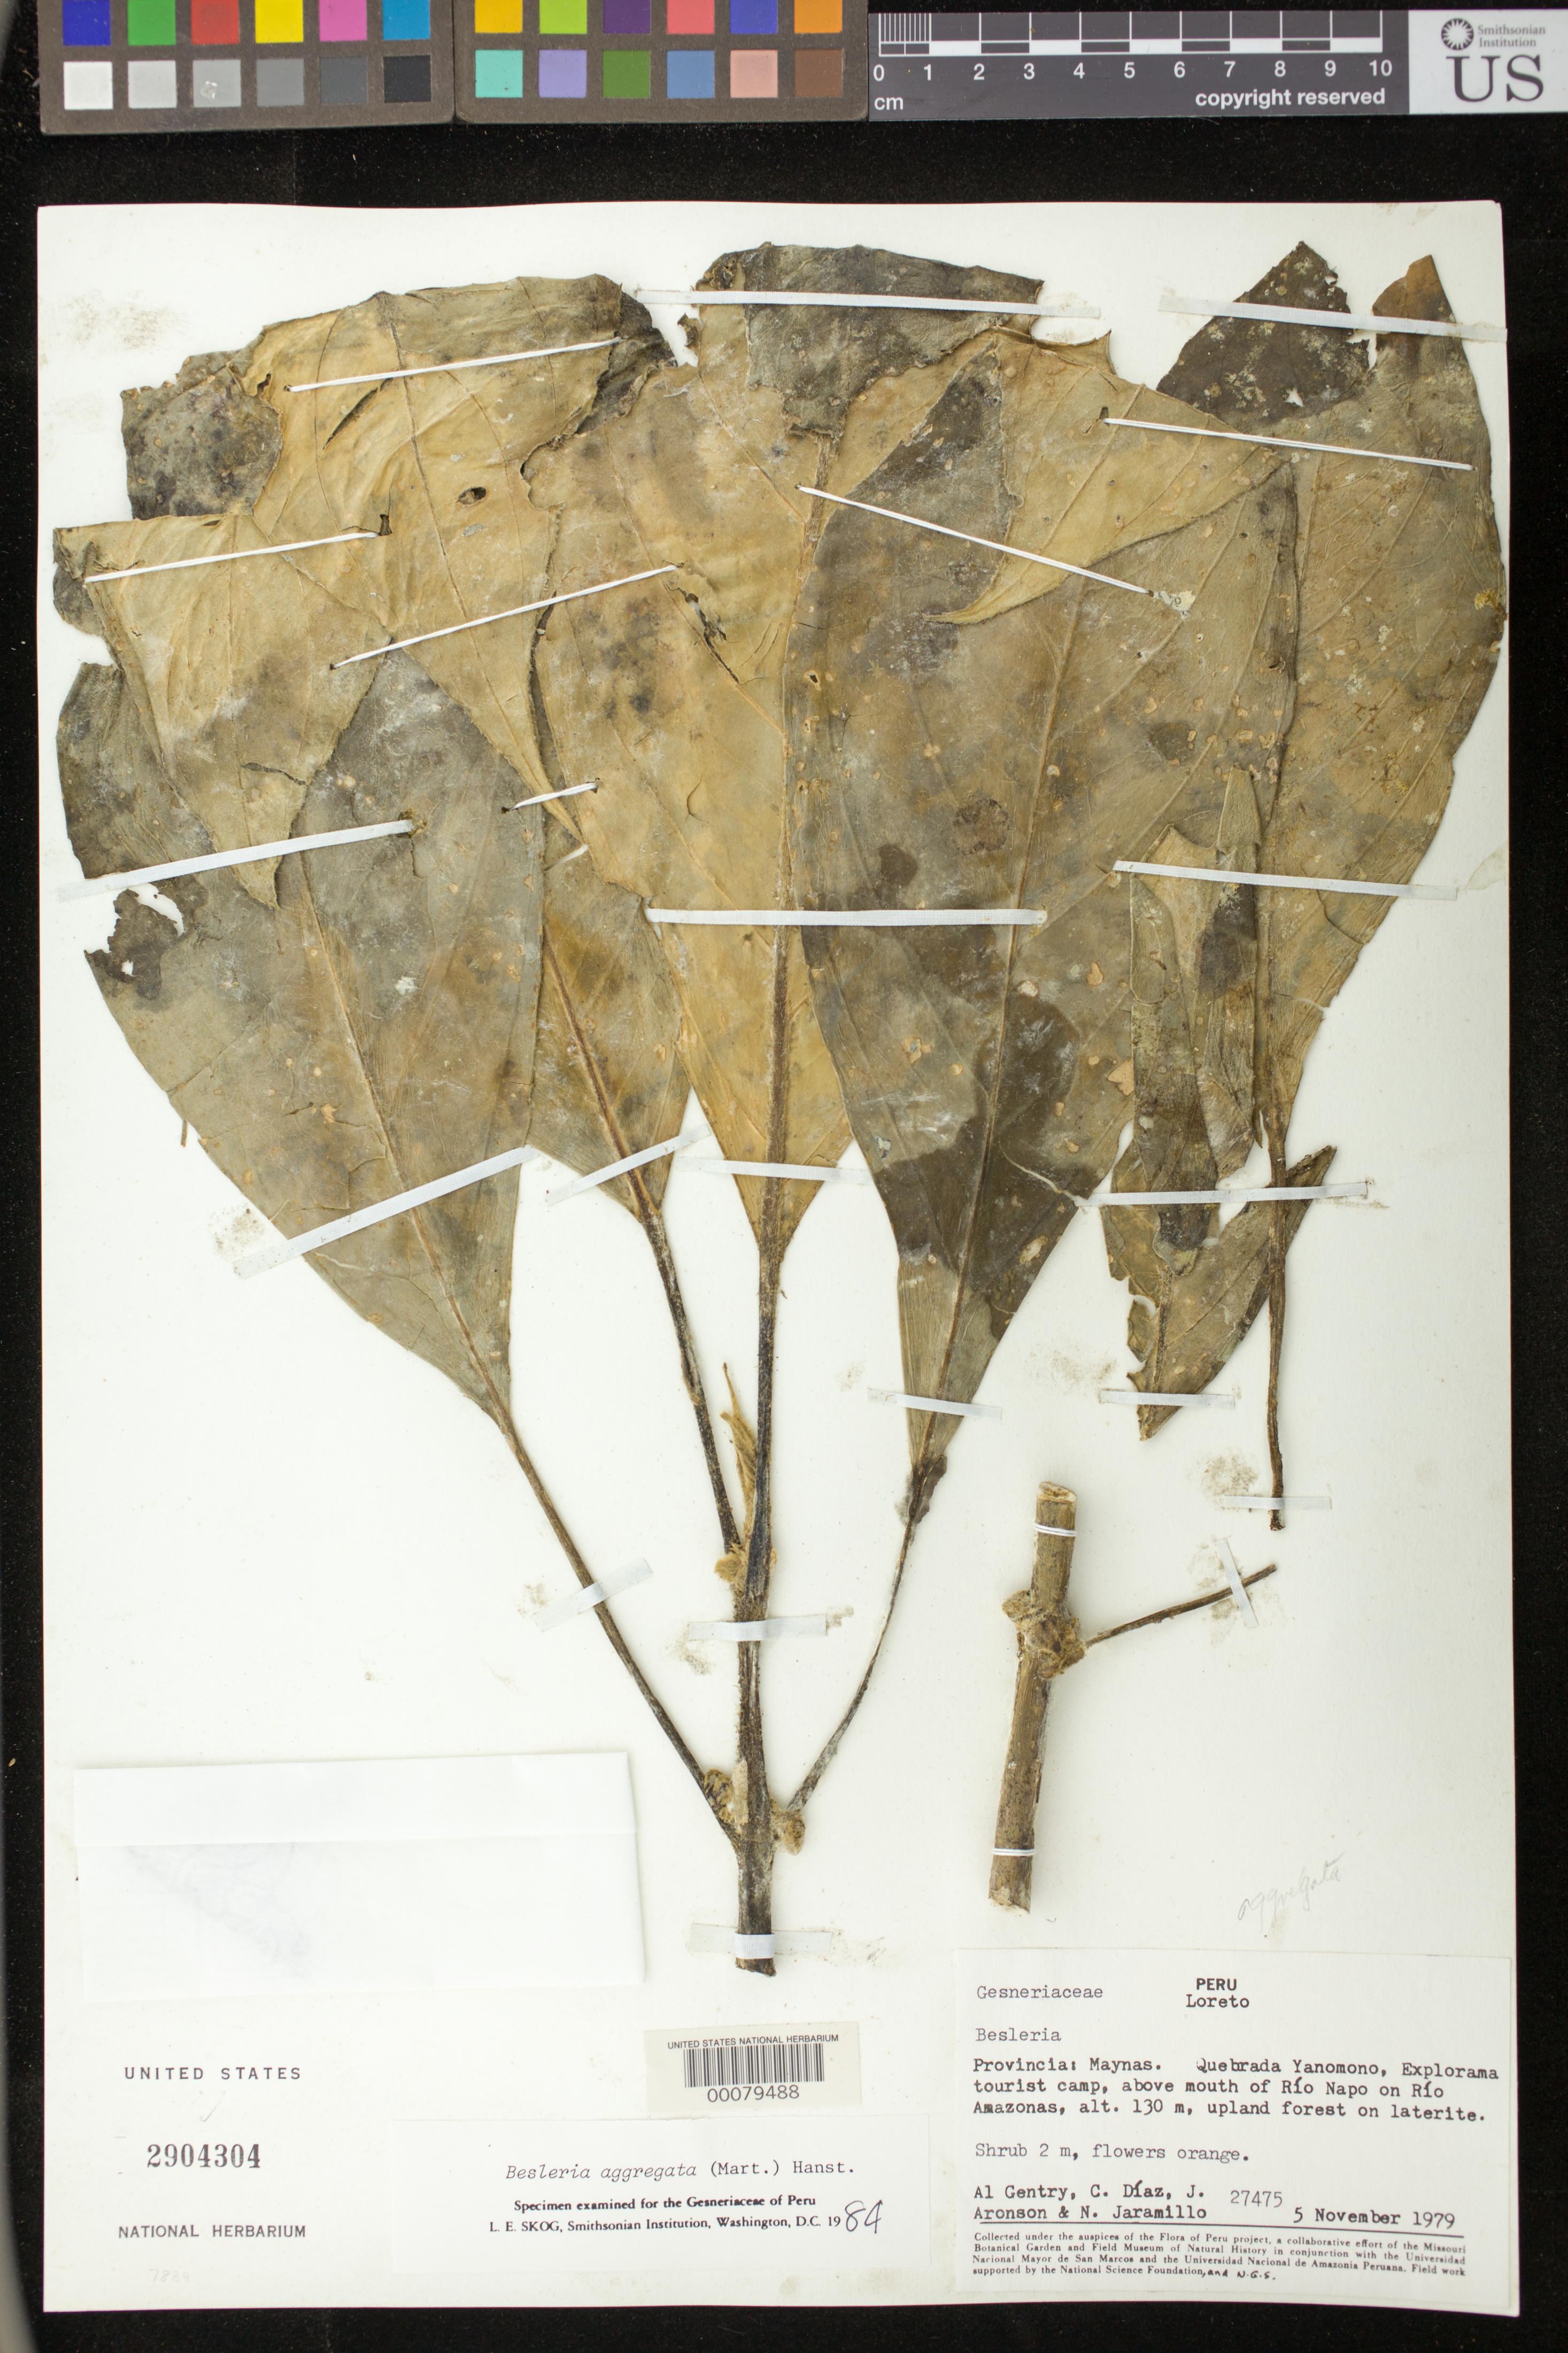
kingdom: Plantae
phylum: Tracheophyta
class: Magnoliopsida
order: Lamiales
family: Gesneriaceae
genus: Besleria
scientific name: Besleria aggregata var. aggregata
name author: (Mart.) Hanst.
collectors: A. H. Gentry, C. Díaz, J. Aronson & N. Jaramillo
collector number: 27475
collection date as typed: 05 Nov 1979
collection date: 1979-11-05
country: Peru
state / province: Loreto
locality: Prov. Maynas; Quebrada Yanomono, Explorama tourist camp, above mouth of Rio Napo on Rio Amazonas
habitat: Upland forest on laterite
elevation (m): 130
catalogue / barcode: US 2904304